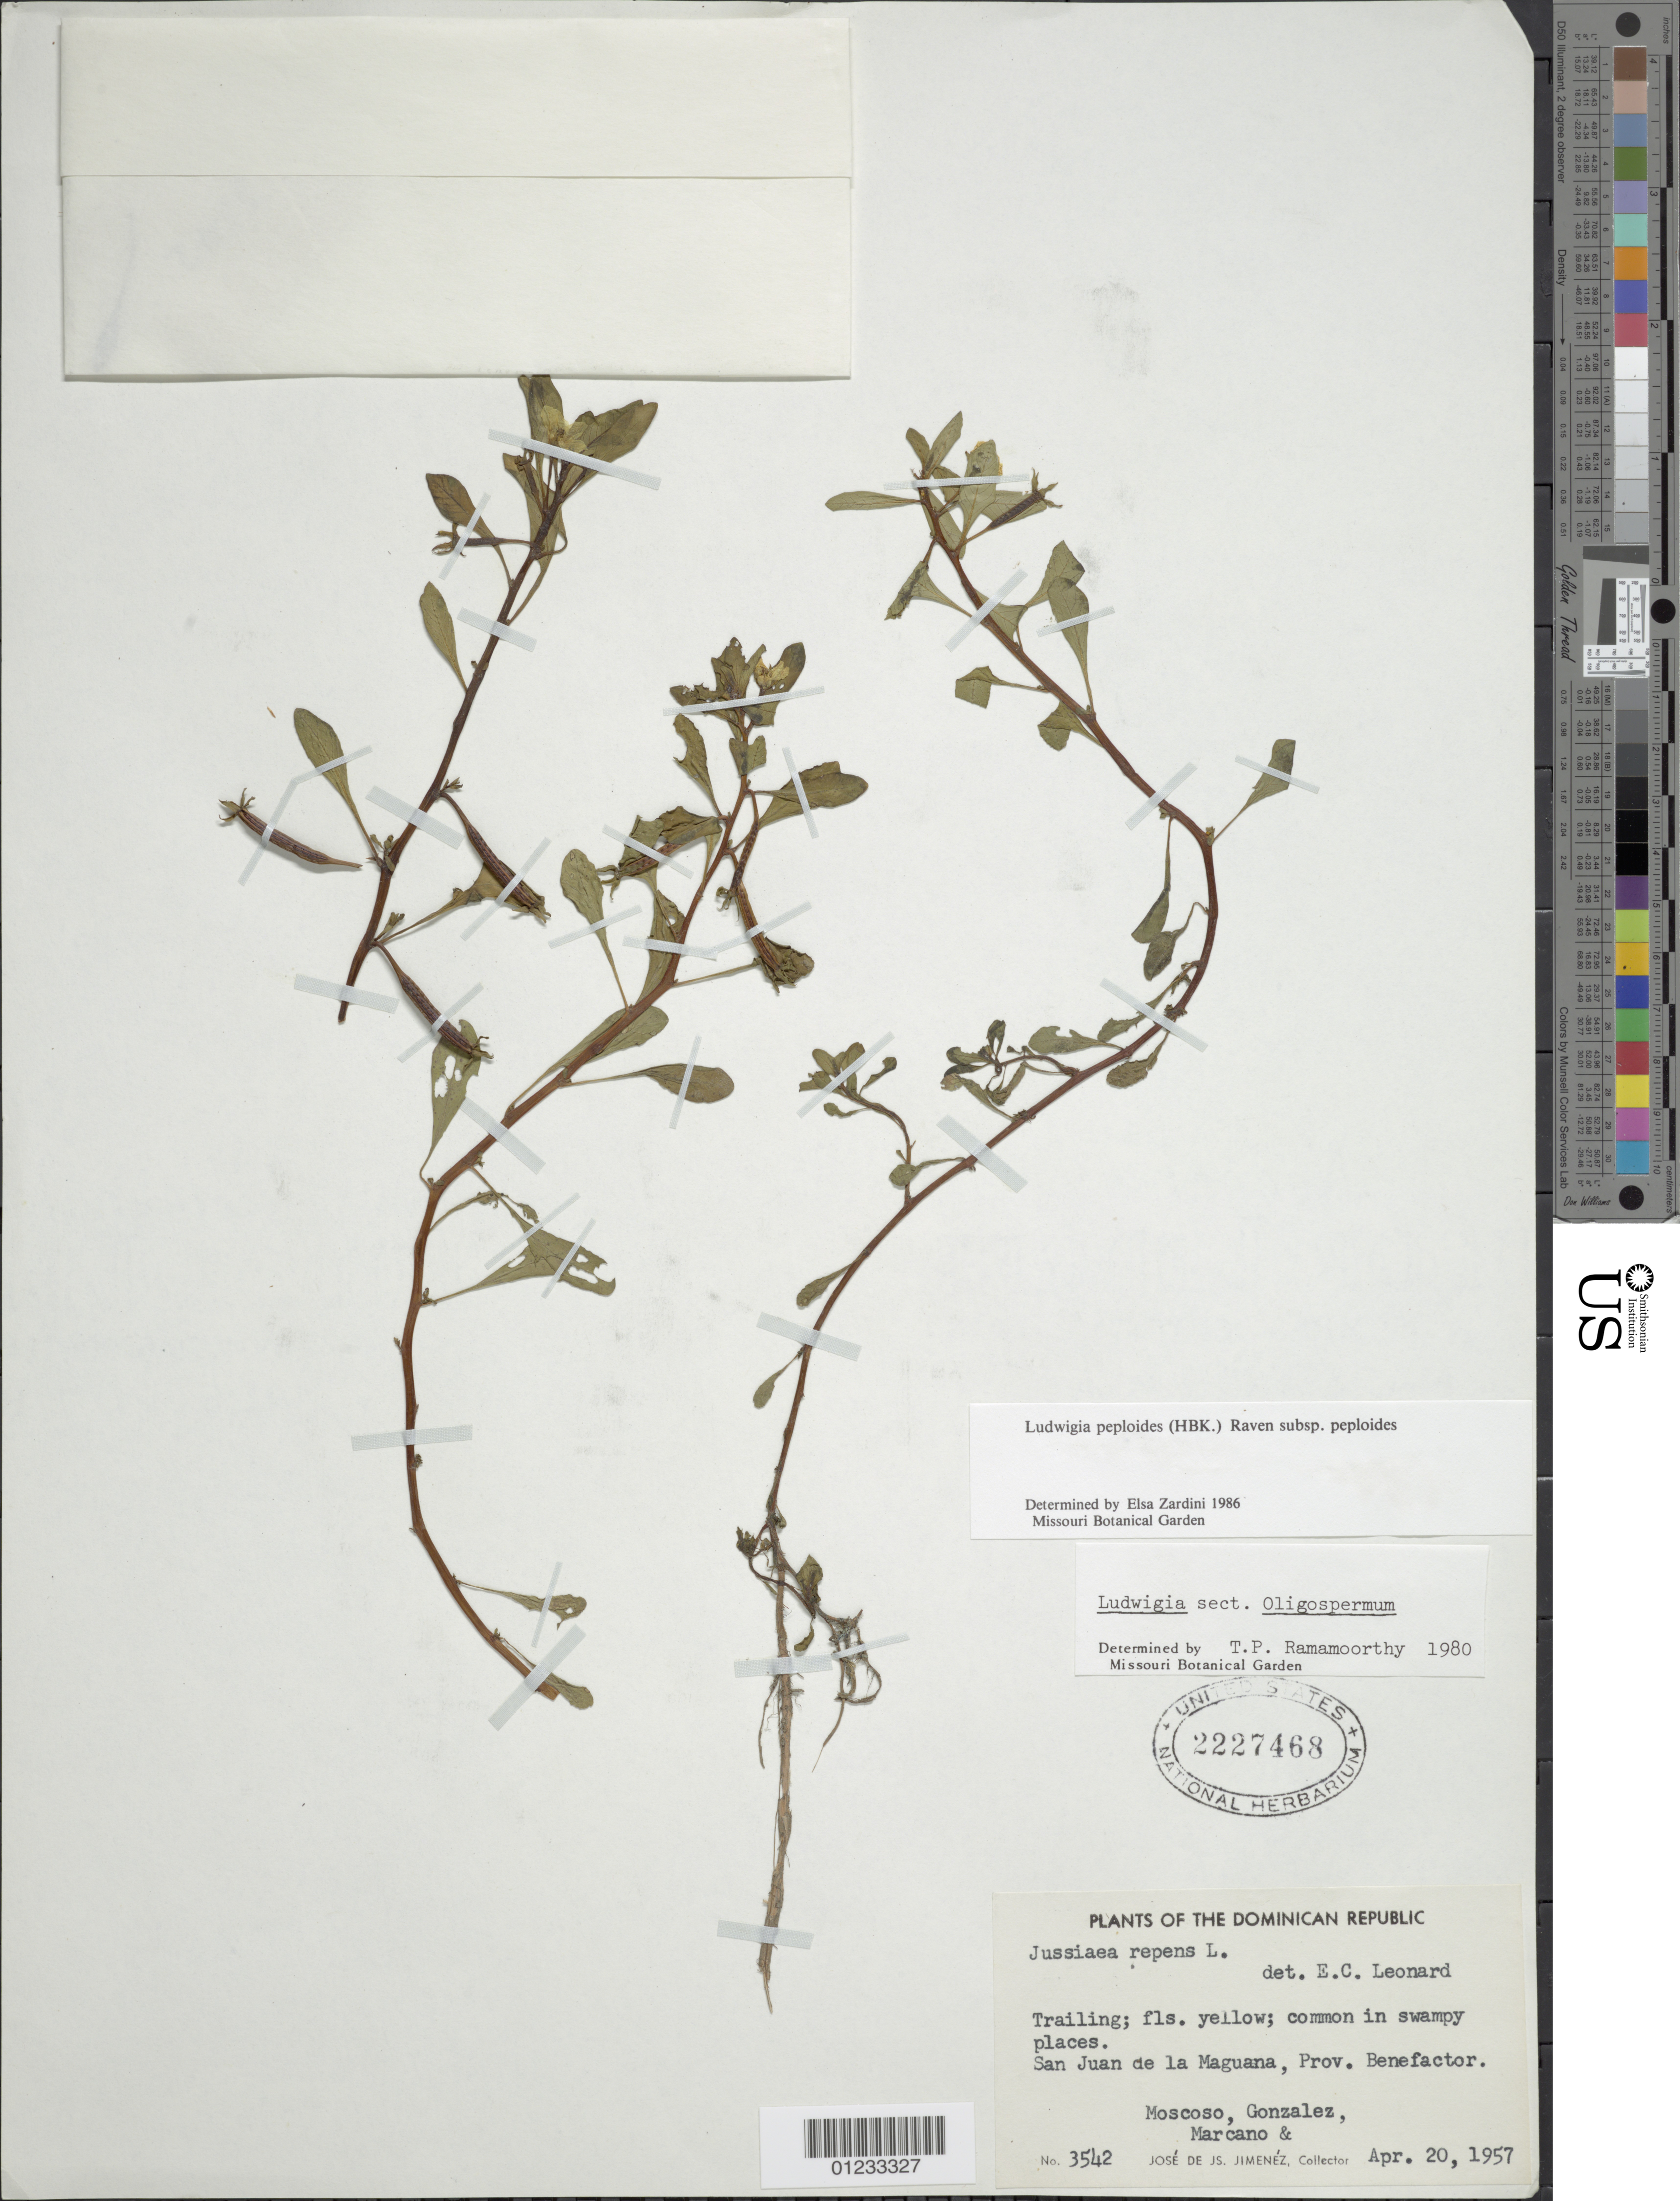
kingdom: Plantae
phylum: Tracheophyta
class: Magnoliopsida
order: Myrtales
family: Onagraceae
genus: Ludwigia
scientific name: Ludwigia peploides subsp. peploides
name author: (Kunth) P.H. Raven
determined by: Zardini, E. M.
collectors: J. J. Jiménez Almonte, -. Moscoso, -. Gonzalez & E. J. Marcano F.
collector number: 3542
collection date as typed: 20 Apr 1957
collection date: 1957-04-20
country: Dominican Republic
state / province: San Juan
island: Hispaniola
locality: San Juan de la Maguana, Prov. Benefactor (obsolete).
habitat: Swampy places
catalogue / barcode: US 2227468